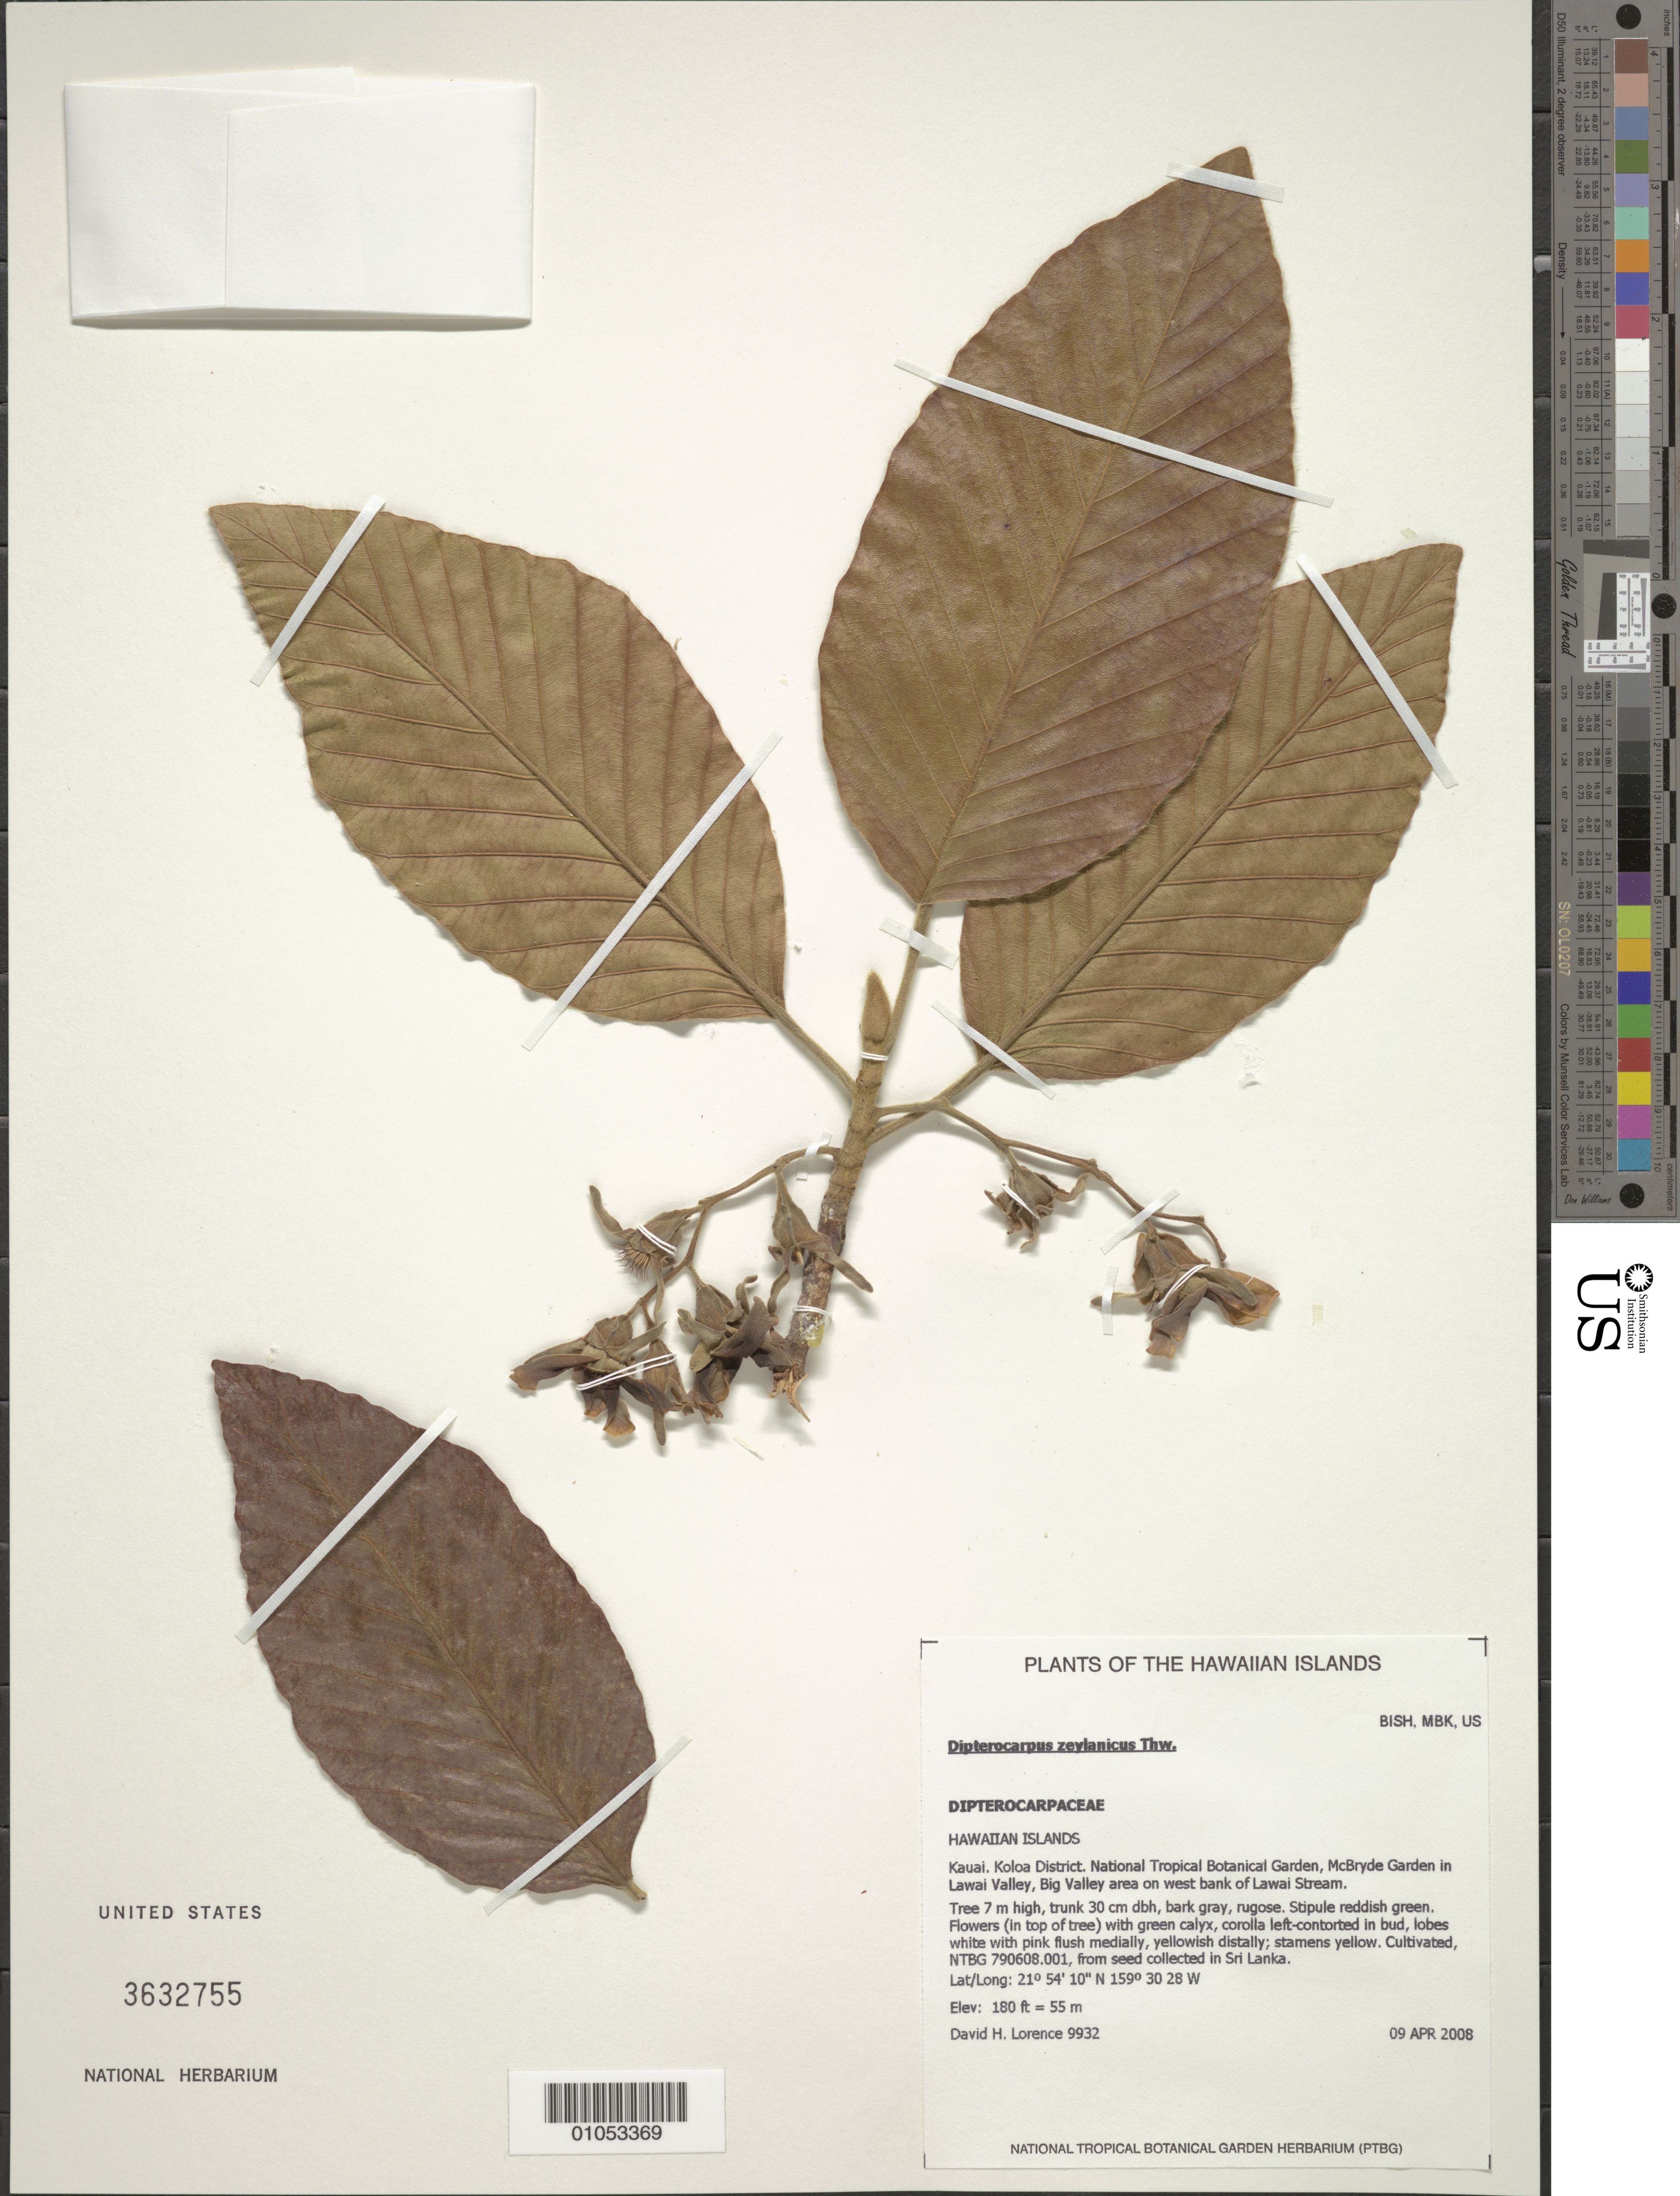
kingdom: Plantae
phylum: Tracheophyta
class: Magnoliopsida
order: Malvales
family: Dipterocarpaceae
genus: Dipterocarpus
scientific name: Dipterocarpus zeylanicus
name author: Thwaites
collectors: D. Lorence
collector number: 9932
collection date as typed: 9 Apr 2008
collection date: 2008-04-09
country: United States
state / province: Hawaii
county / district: Kauai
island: Kaua'i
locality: NTBG, McBryde Garden in Lawai Valley, Big Valley area on west bank of Lawai Stream.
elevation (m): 55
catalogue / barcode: US 3632755